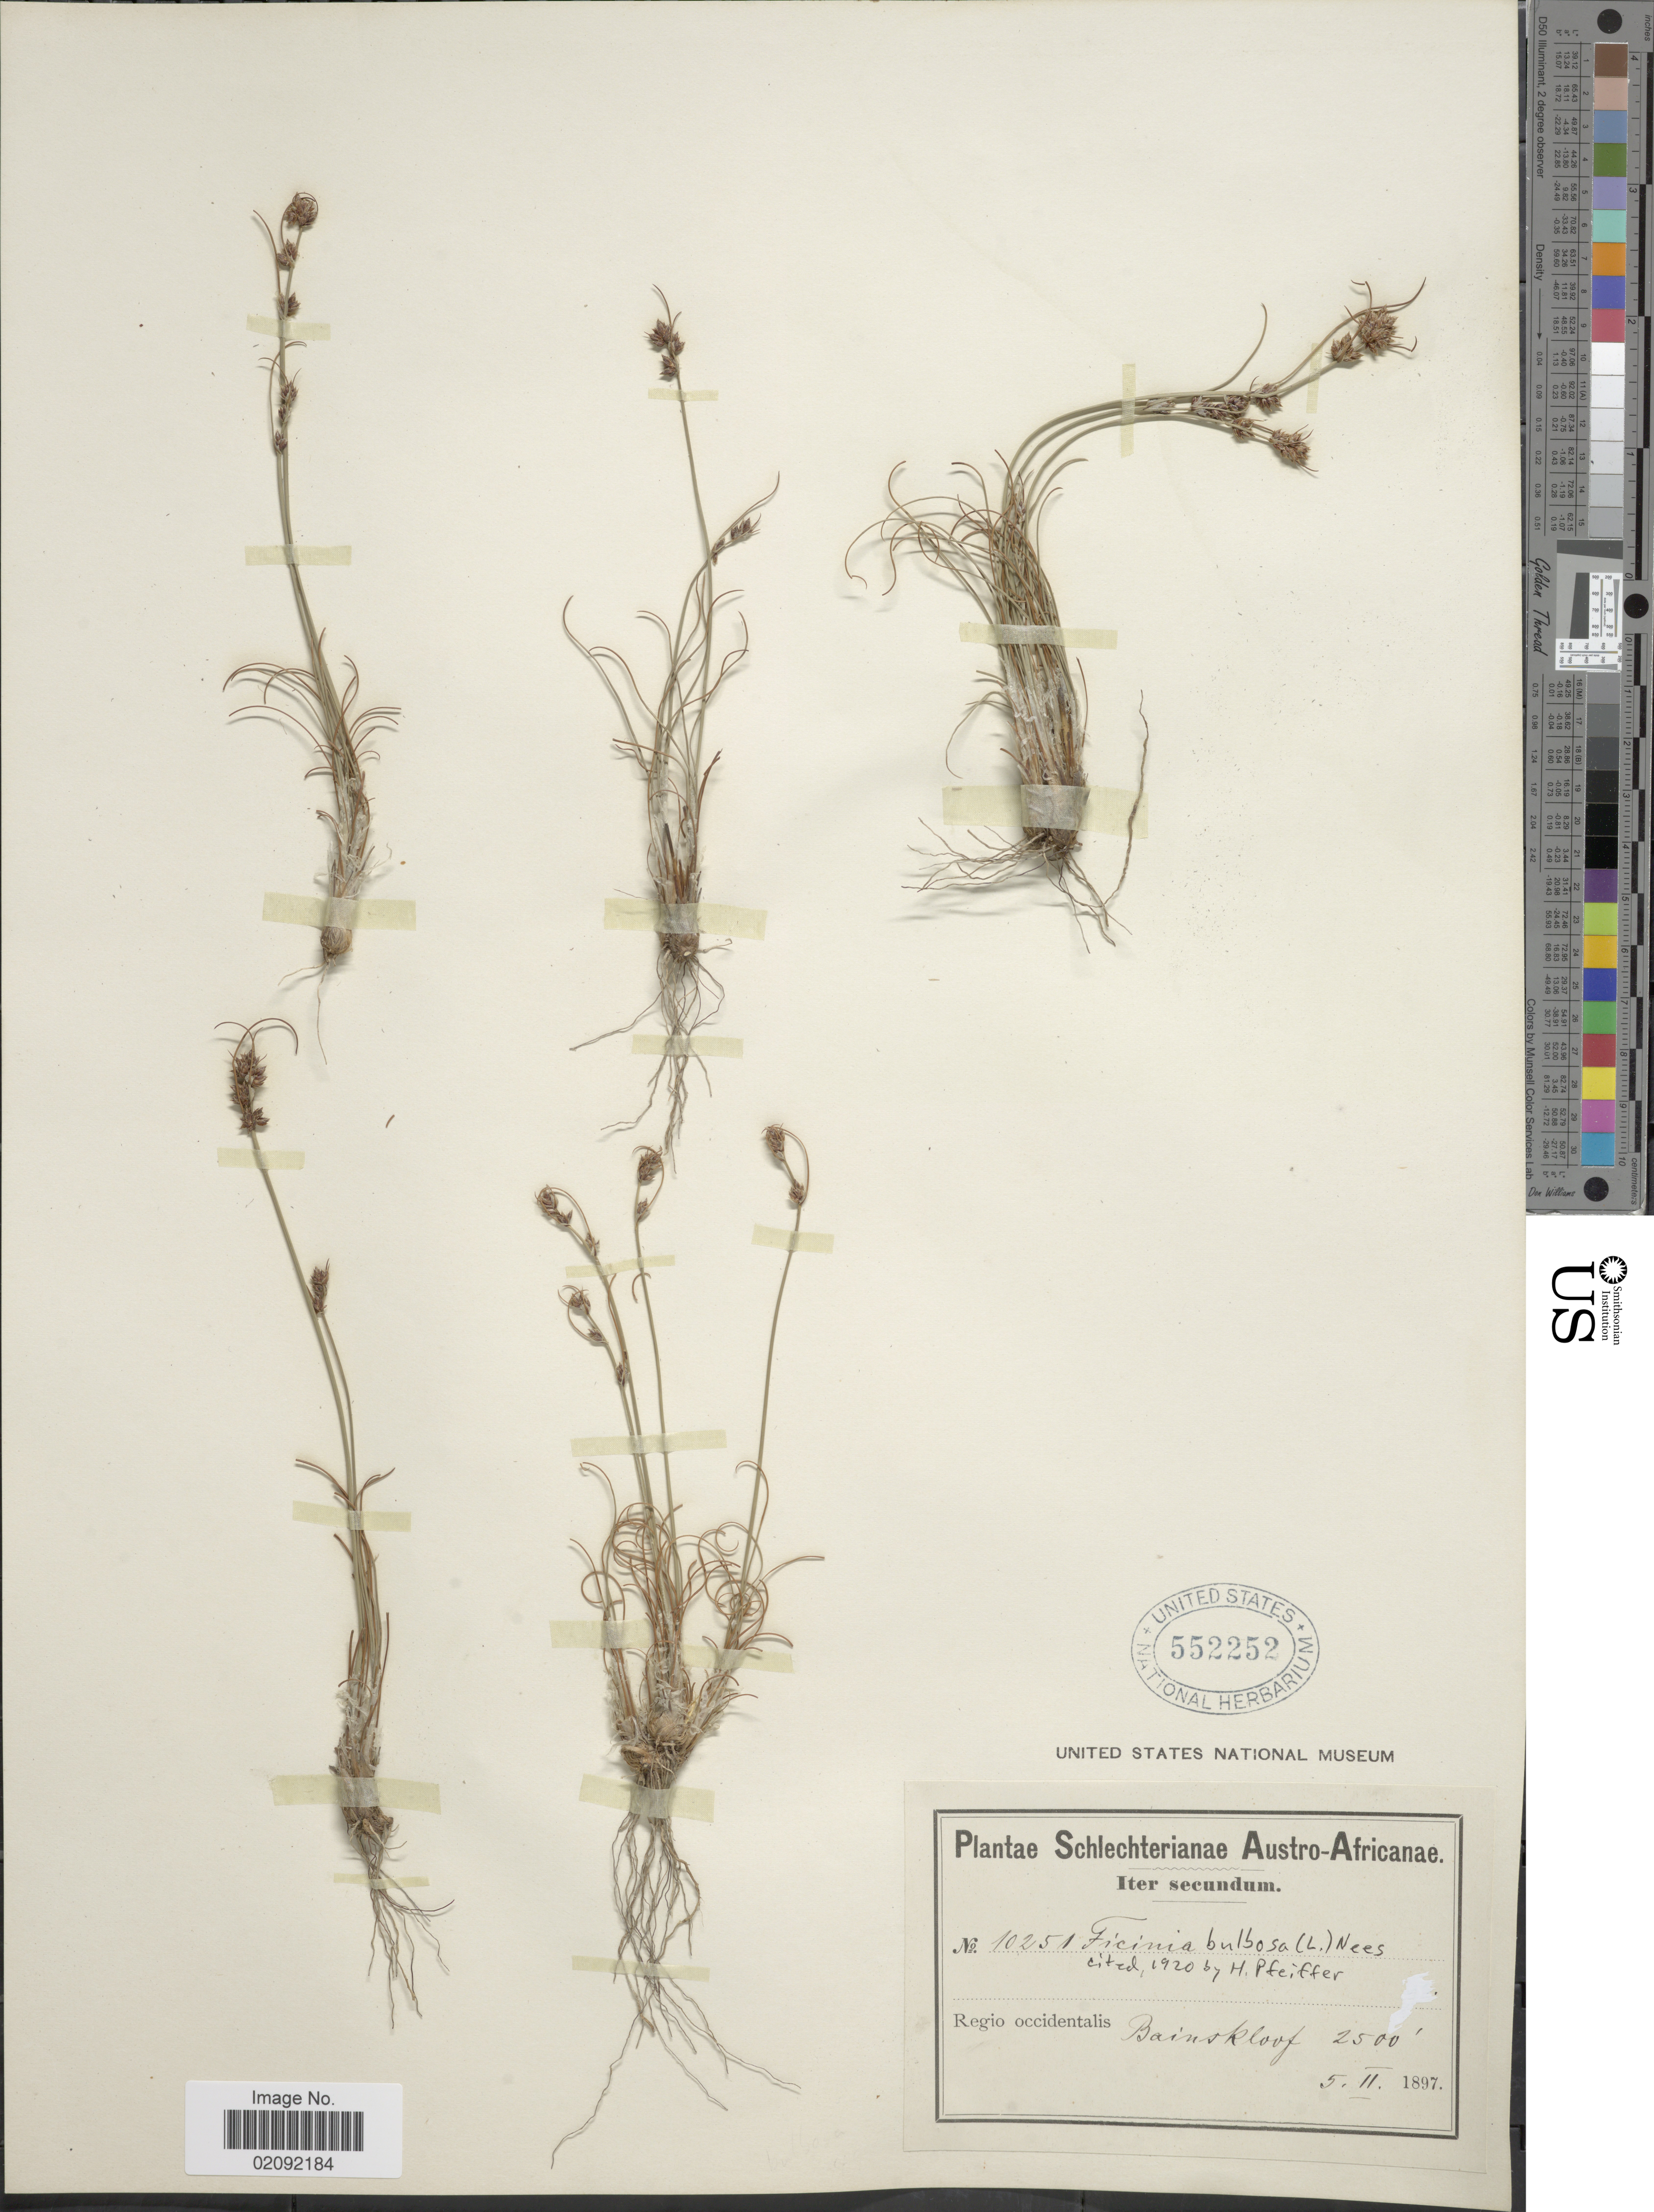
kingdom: Plantae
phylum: Tracheophyta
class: Liliopsida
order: Poales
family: Cyperaceae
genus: Ficinia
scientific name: Ficinia bulbosa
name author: (L.) Nees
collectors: Schlechter, --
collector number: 10251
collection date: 1897-02-05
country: South Africa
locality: Austro-Africanae, Regio occidentalis Bainskloof.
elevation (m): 762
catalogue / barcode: US 552252